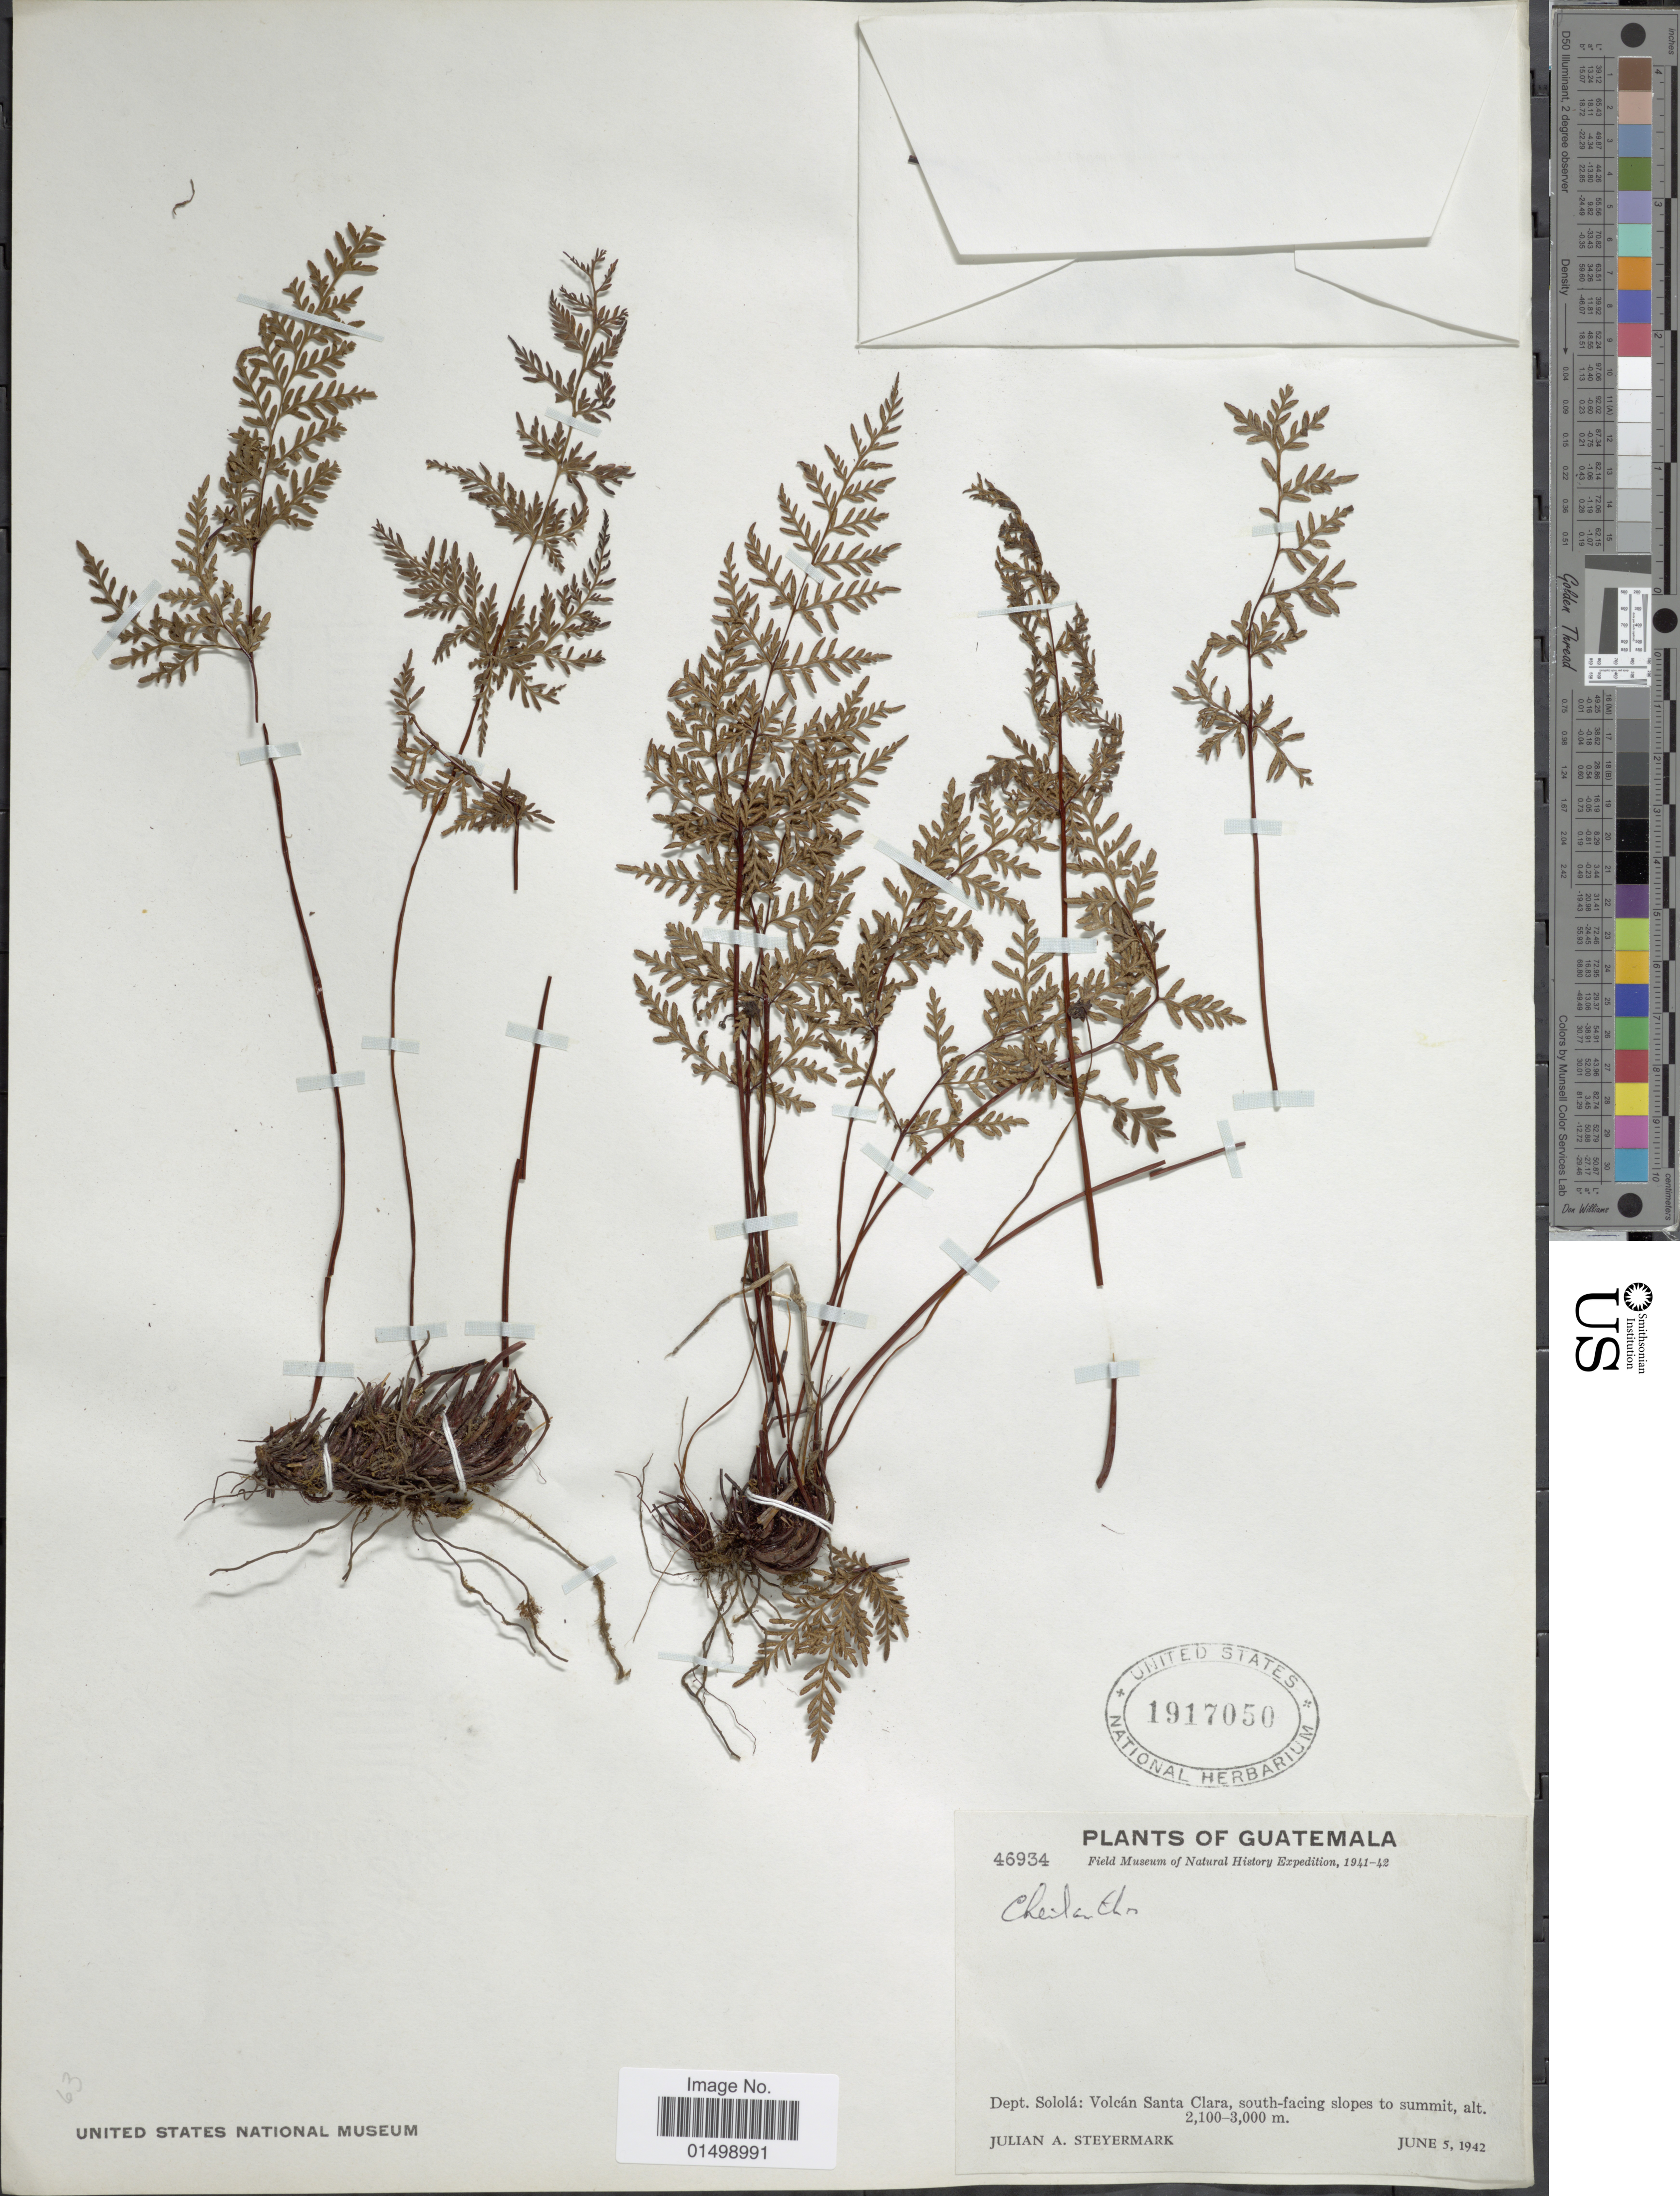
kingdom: Plantae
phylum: Tracheophyta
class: Polypodiopsida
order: Polypodiales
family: Pteridaceae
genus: Cheilanthes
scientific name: Cheilanthes sp.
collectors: J. Steyermark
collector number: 46934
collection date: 1942-06-05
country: Guatemala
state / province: Sololá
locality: Guatemala. Solola: Volcan Santa Clara, south-facing slopes to summit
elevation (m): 2100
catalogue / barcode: US 1917050